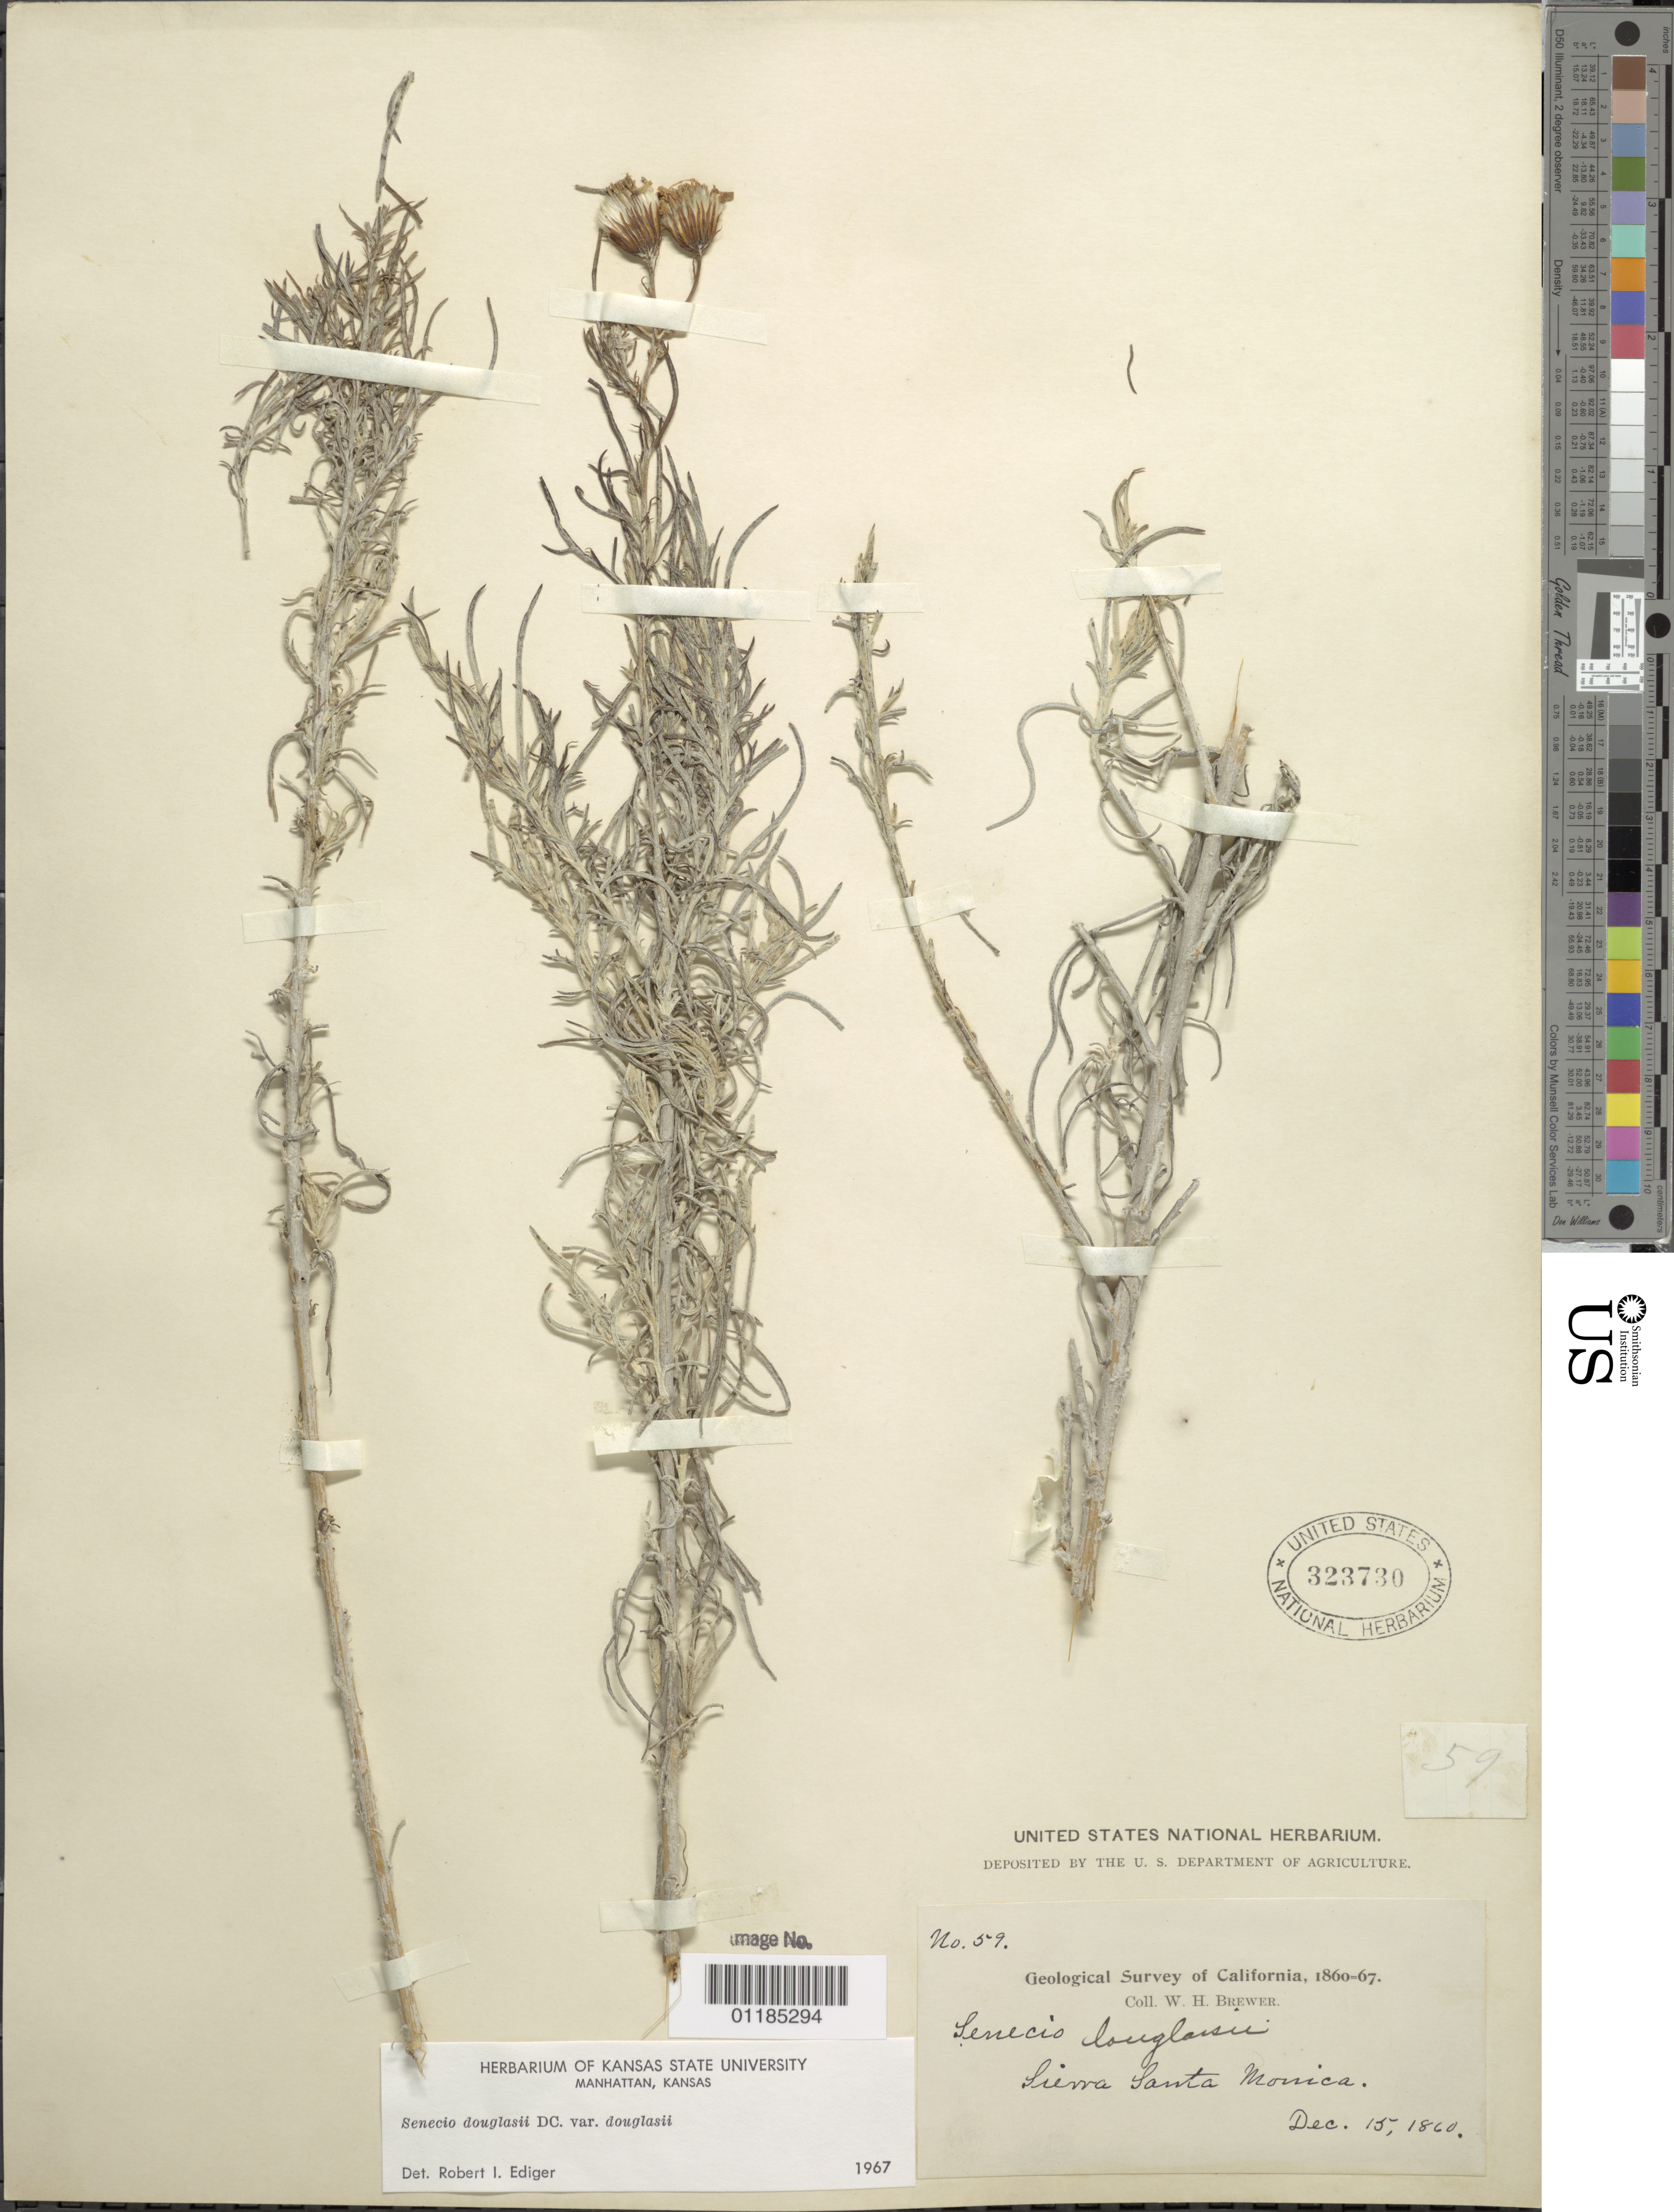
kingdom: Plantae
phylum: Tracheophyta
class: Magnoliopsida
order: Asterales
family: Asteraceae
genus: Senecio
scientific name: Senecio flaccidus var. douglasii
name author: (DC.) B.L. Turner & T.M. Barkley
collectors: W. H. Brewer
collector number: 59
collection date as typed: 15 Dec 1860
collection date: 1860-12-15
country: United States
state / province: California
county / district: Los Angeles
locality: Santa Monica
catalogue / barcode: US 323730